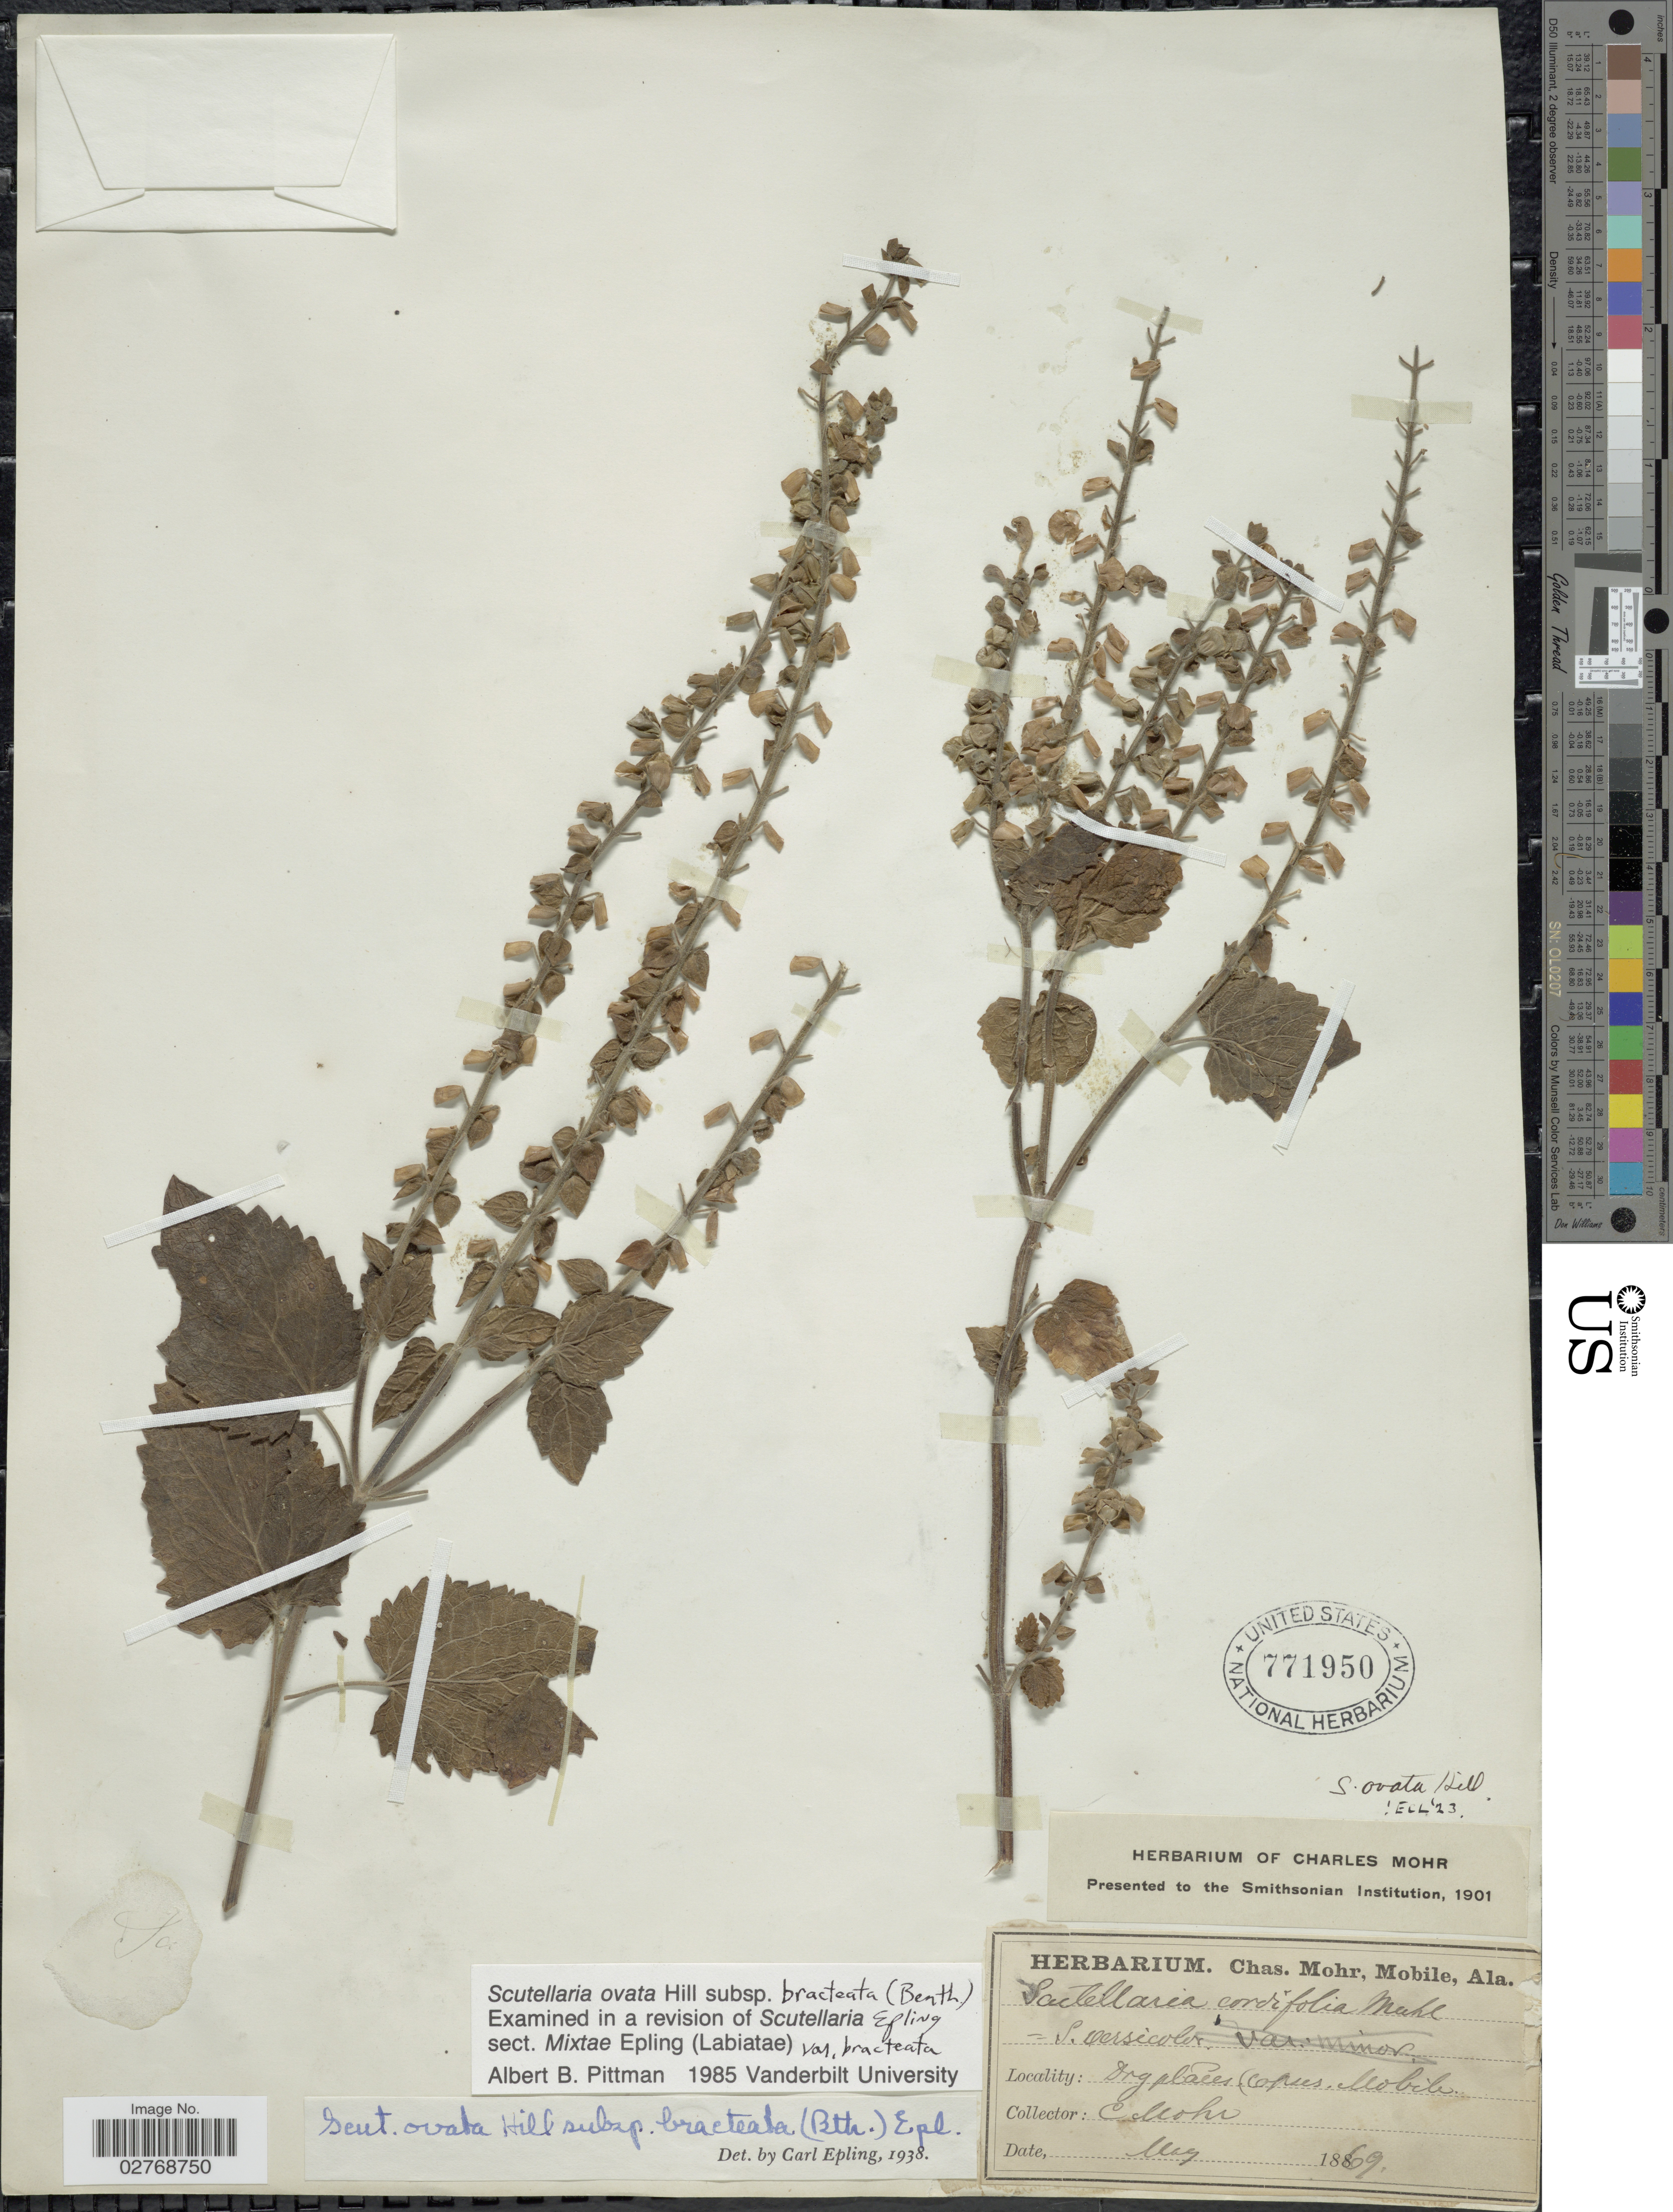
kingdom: Plantae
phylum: Tracheophyta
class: Magnoliopsida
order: Lamiales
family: Lamiaceae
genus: Scutellaria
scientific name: Scutellaria ovata subsp. bracteata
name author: (Benth.) Epling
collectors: Mohr, C. T. (herbarium)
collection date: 1869-05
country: United States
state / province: Alabama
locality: Dry places (copses, Mobile).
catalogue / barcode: US 771950